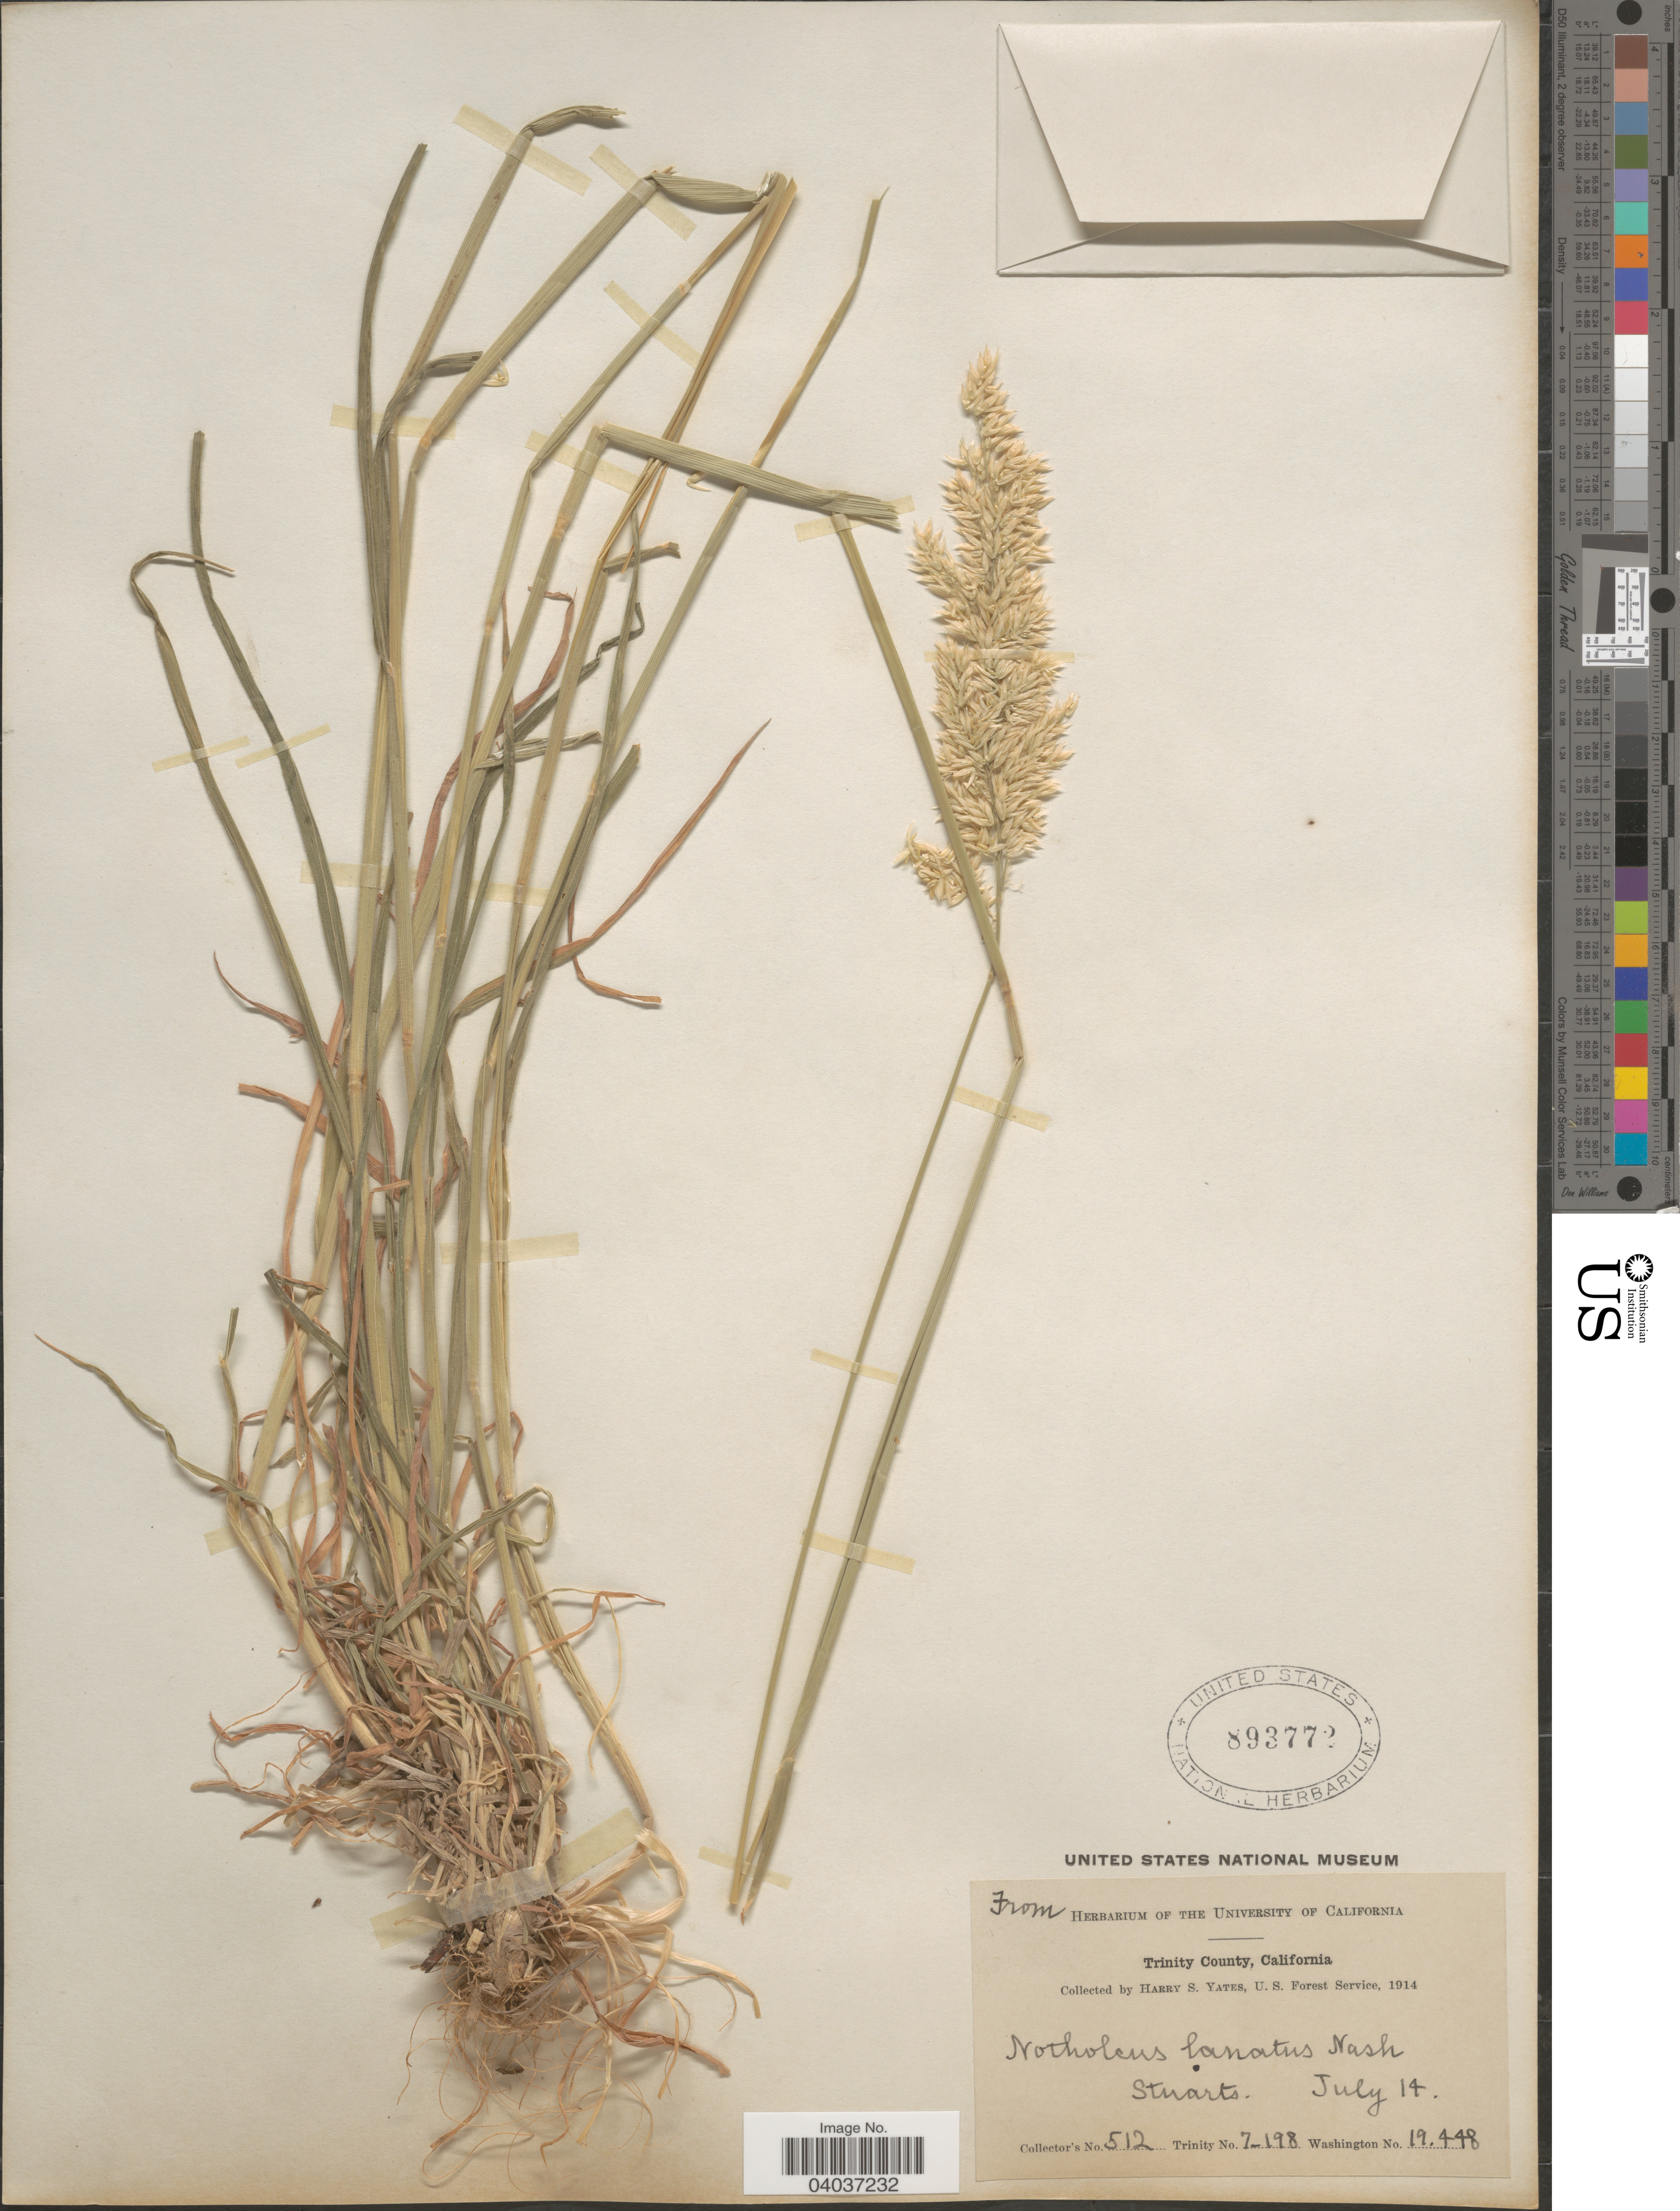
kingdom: Plantae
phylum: Tracheophyta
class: Liliopsida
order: Poales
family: Poaceae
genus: Holcus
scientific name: Holcus lanatus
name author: L.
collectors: H. S. Yates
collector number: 512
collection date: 1914-07-14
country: United States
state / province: California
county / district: Trinity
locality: Trinity County. Stuarts. Trinity No. 7.198. Washington No. 19.448. [unsure placement]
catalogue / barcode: US 893772